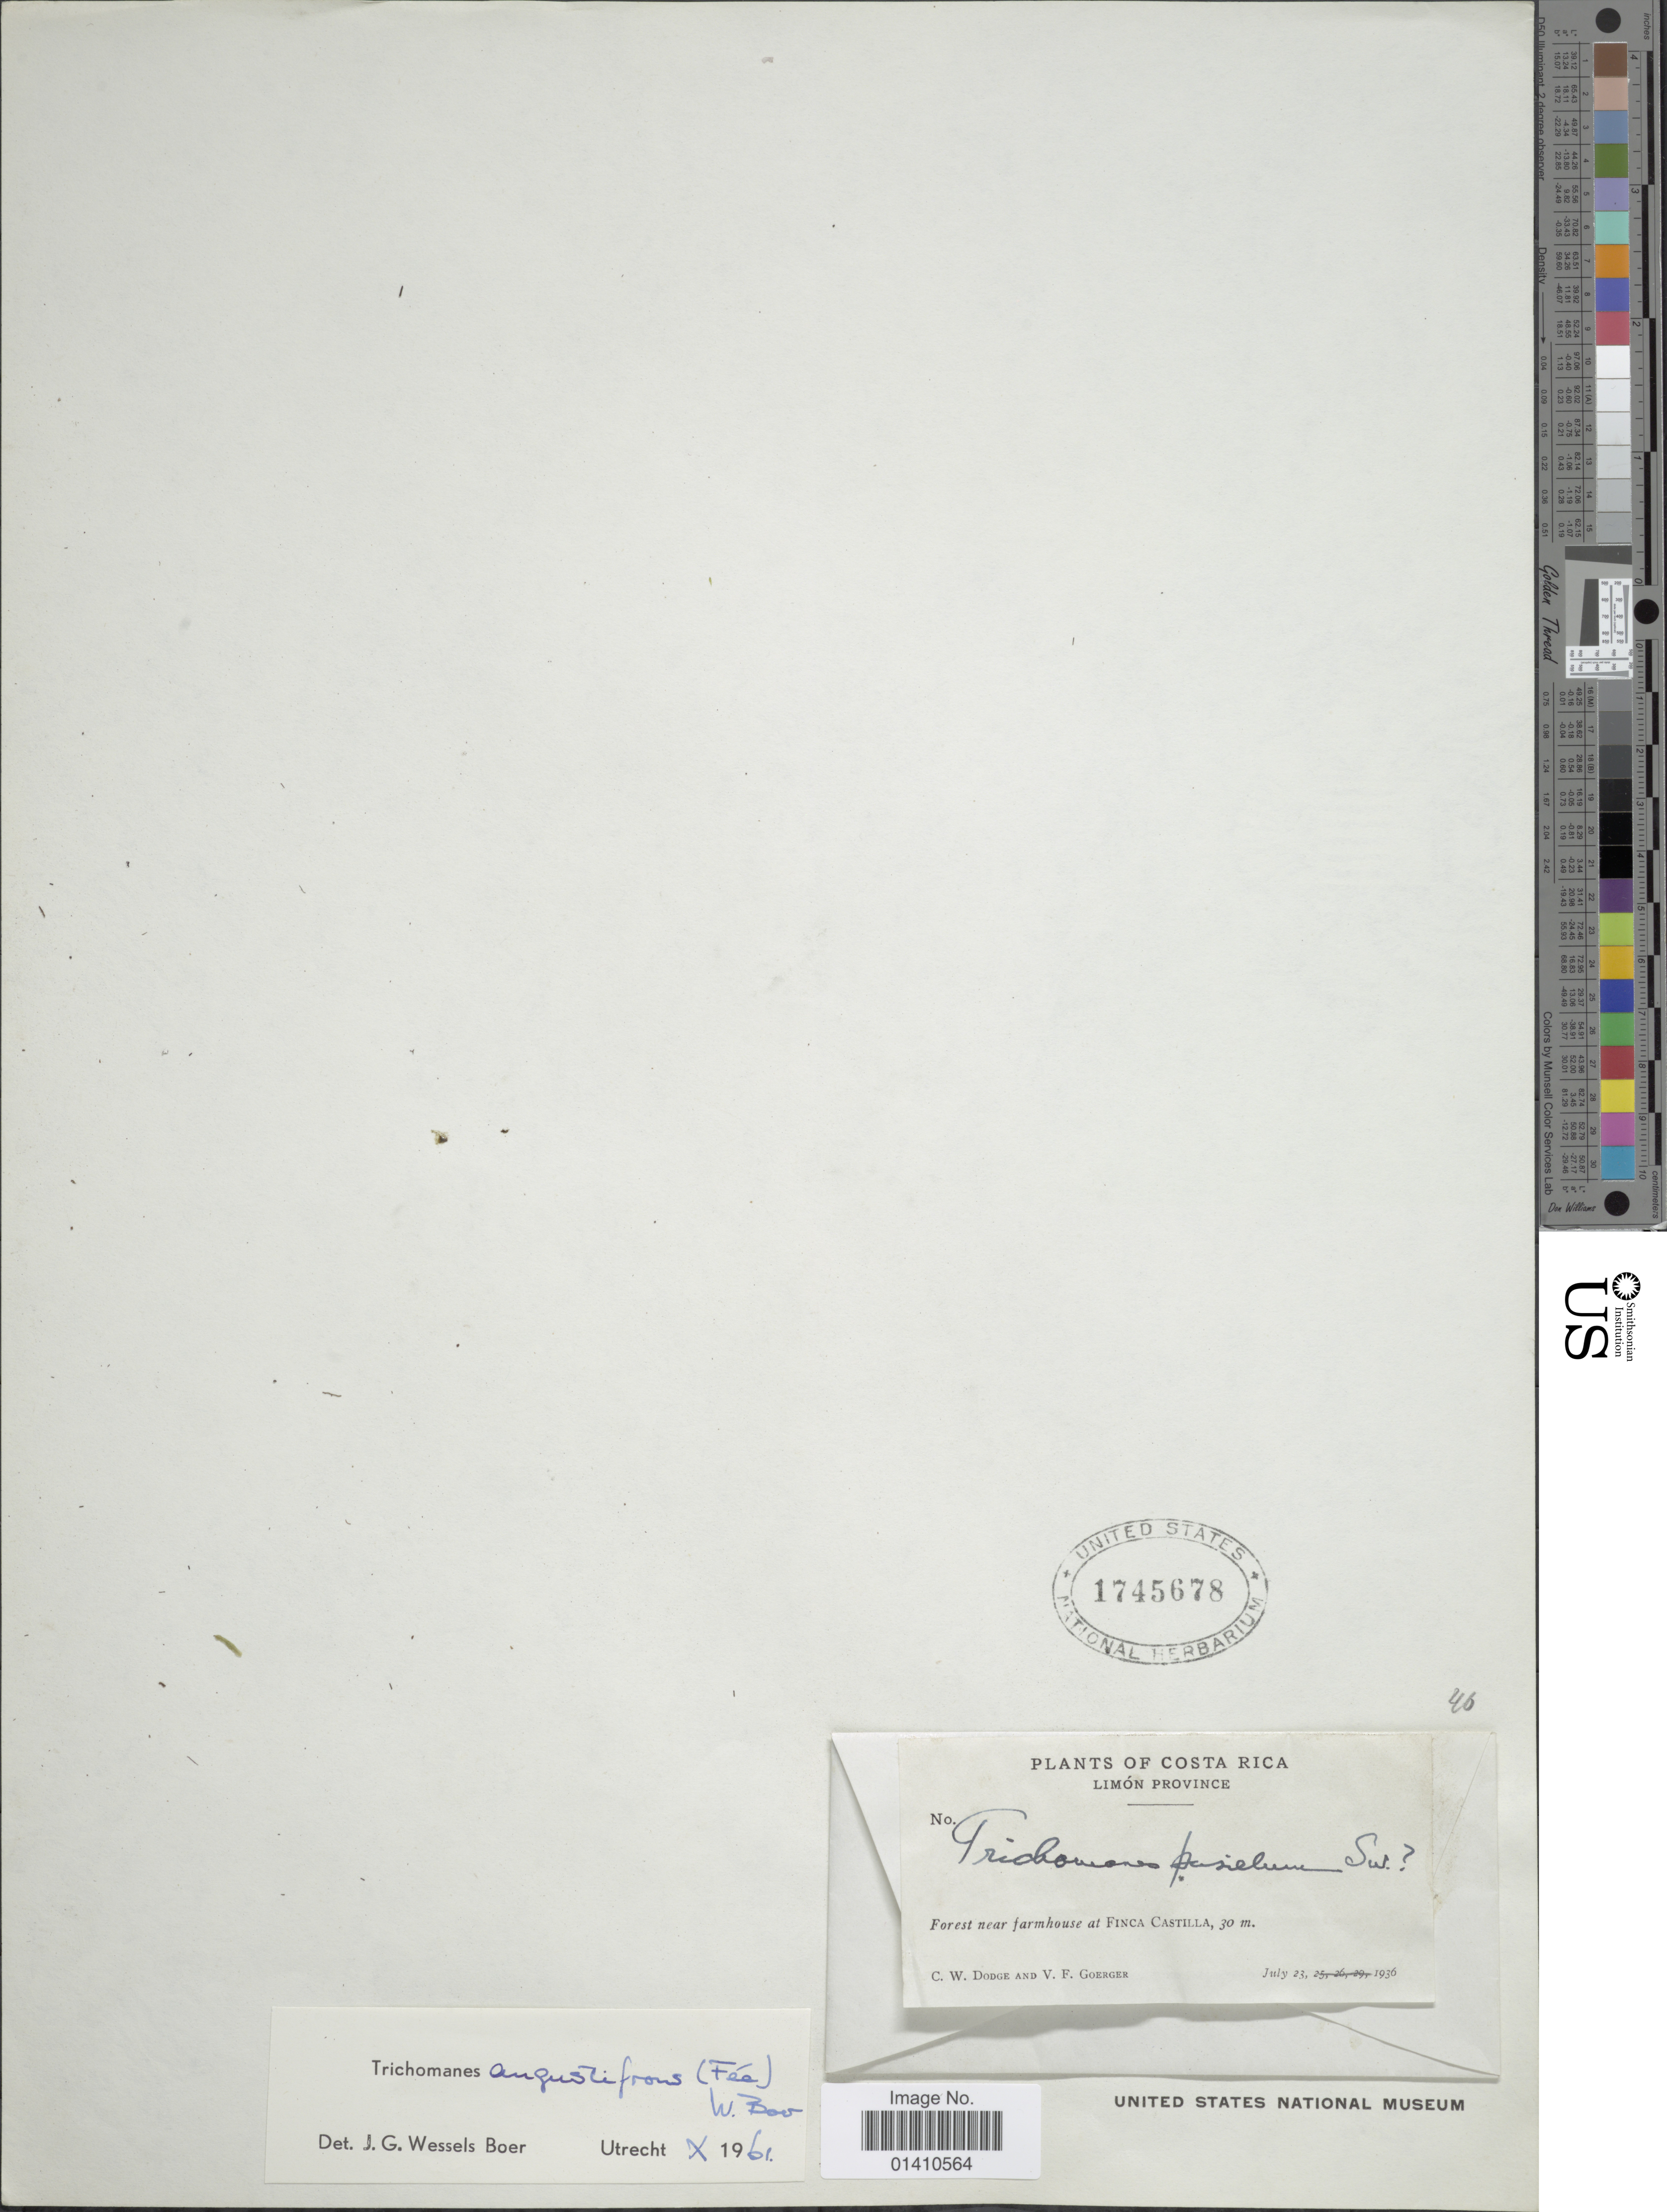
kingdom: Plantae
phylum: Tracheophyta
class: Polypodiopsida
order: Hymenophyllales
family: Hymenophyllaceae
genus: Didymoglossum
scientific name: Didymoglossum angustifrons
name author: Fée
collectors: C. Dodge & V. Goerger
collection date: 1936-07-23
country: Costa Rica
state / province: Limón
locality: Forest near jarmhouse at Finca castilla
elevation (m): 30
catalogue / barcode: US 1745678